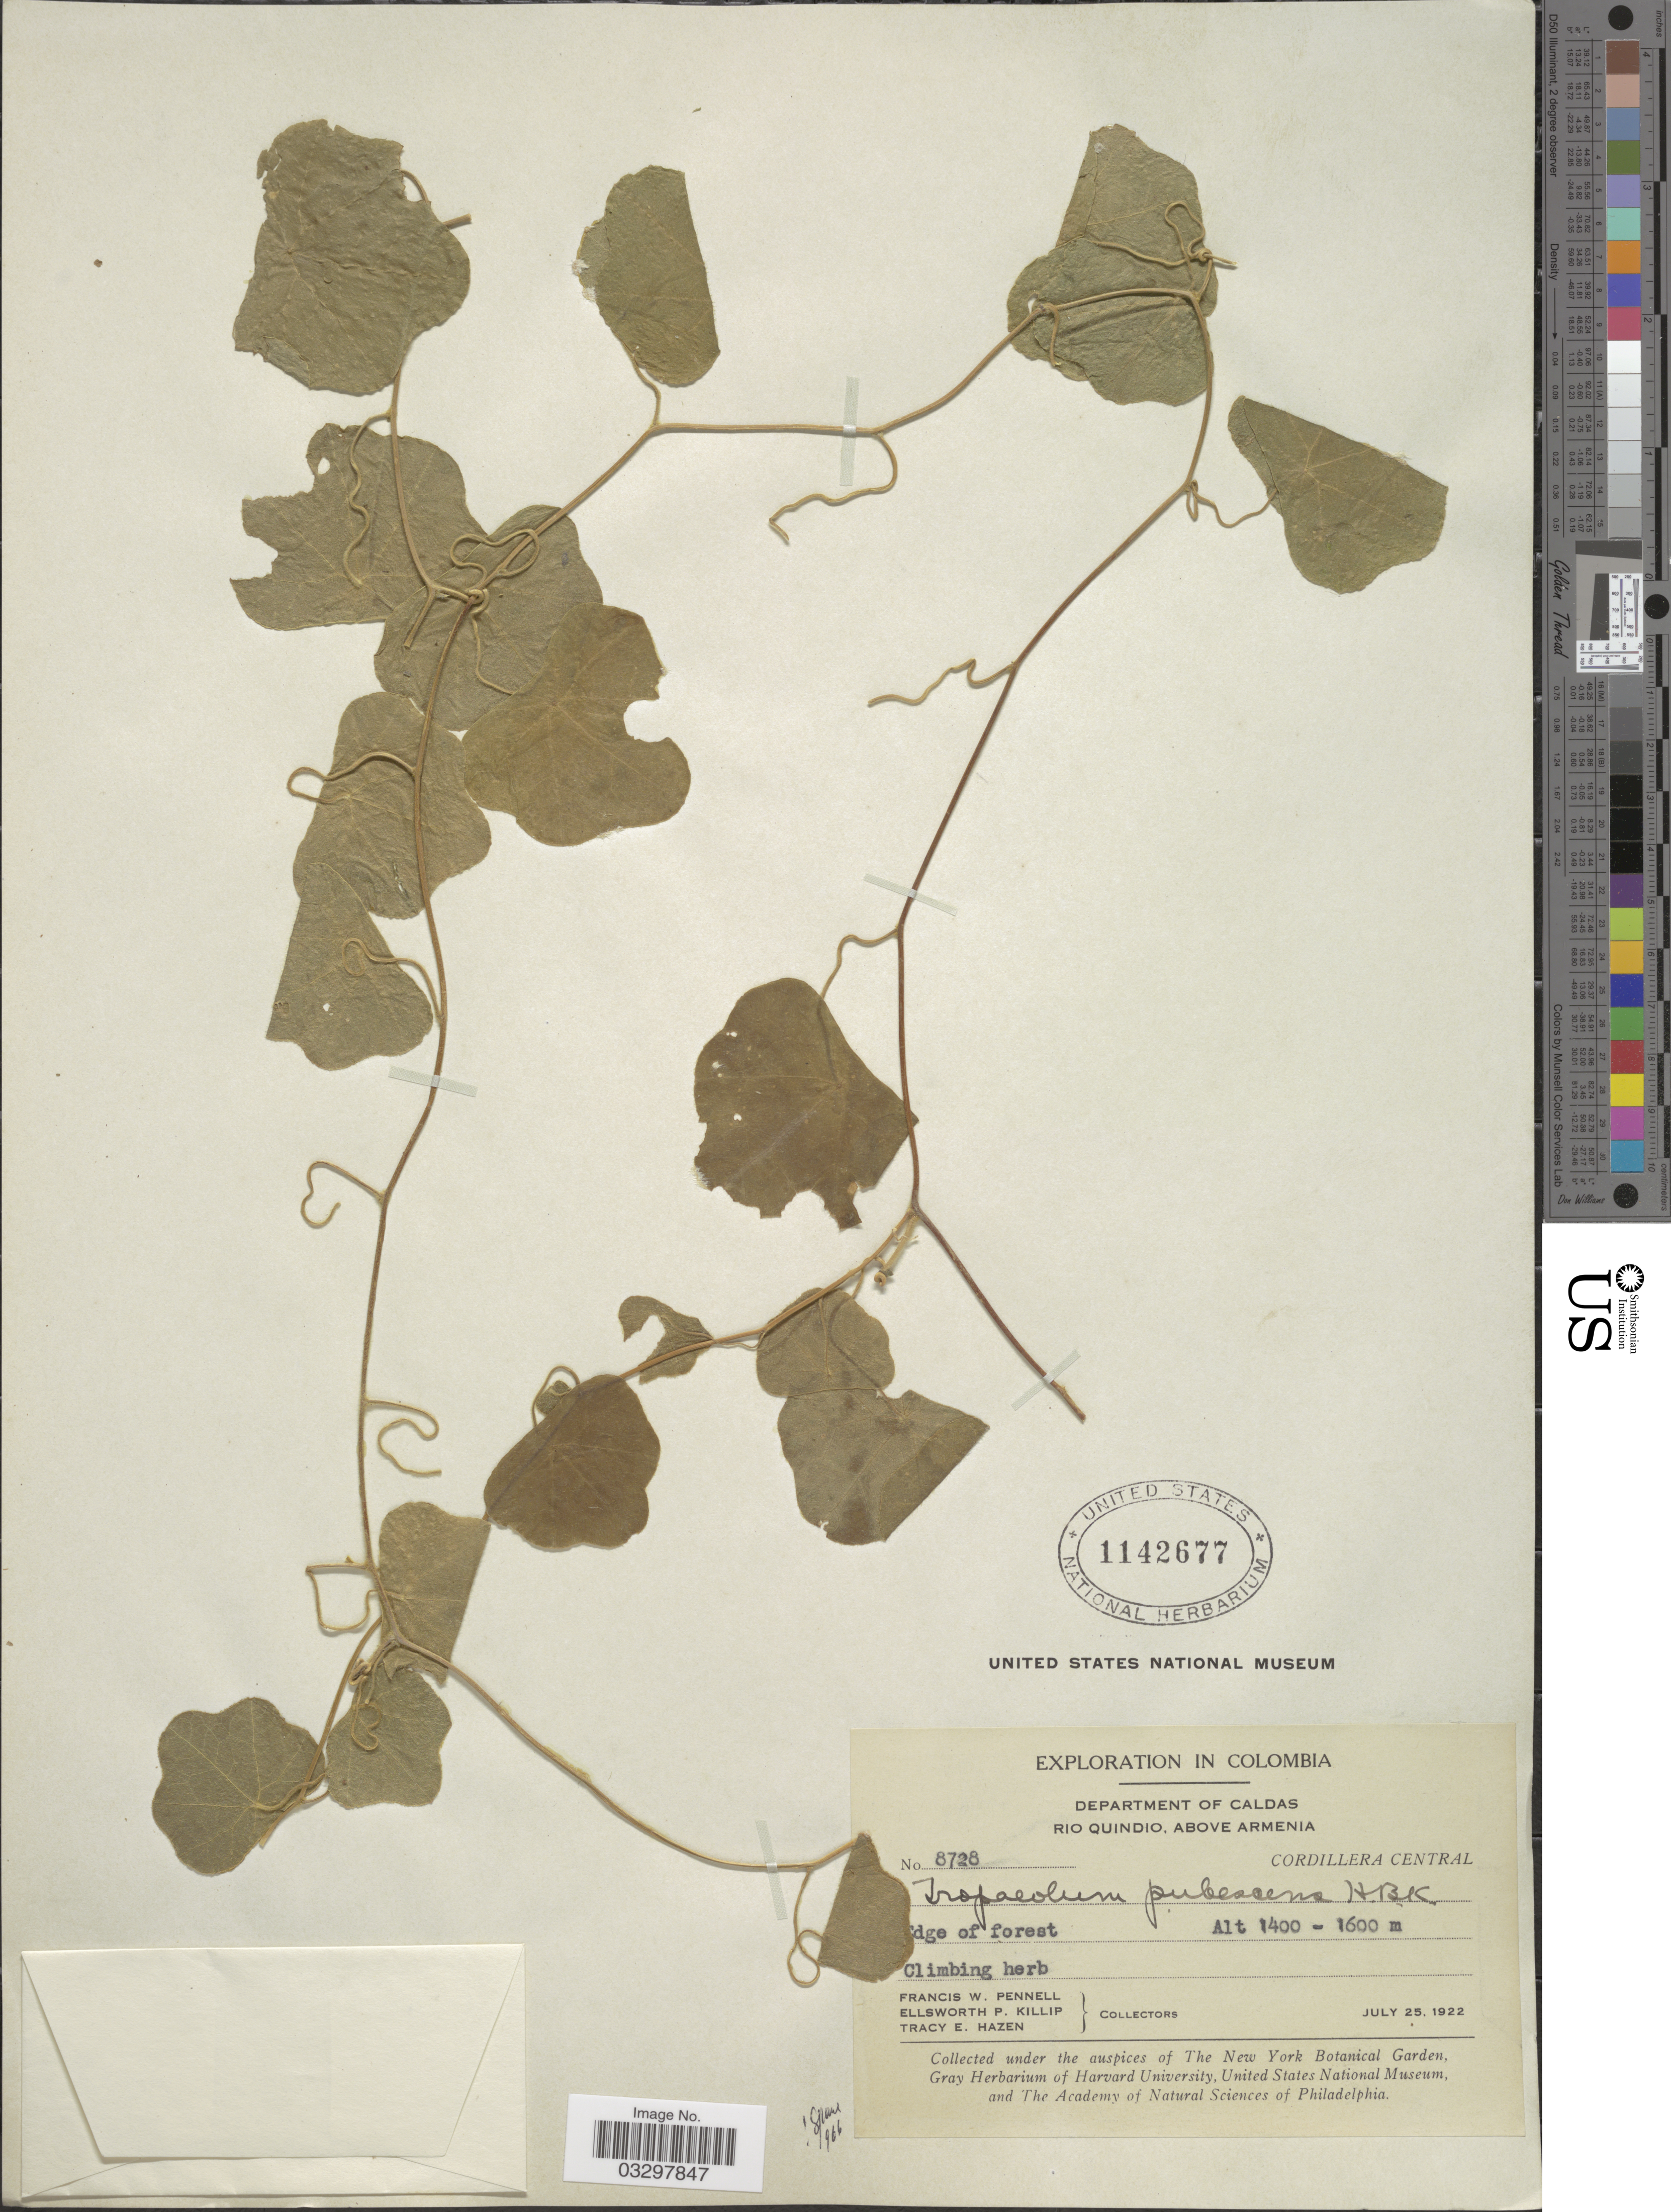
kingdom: Plantae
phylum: Tracheophyta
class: Magnoliopsida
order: Brassicales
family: Tropaeolaceae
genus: Tropaeolum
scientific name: Tropaeolum pubescens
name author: Kunth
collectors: F. W. Pennell, E. P. Killip & T. E. Hazen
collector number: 8728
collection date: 1922-07-25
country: Colombia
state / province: Caldas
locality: Department of Caldas, Rio Quindio, above Armenia, Cordillera Central.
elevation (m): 1400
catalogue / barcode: US 1142677